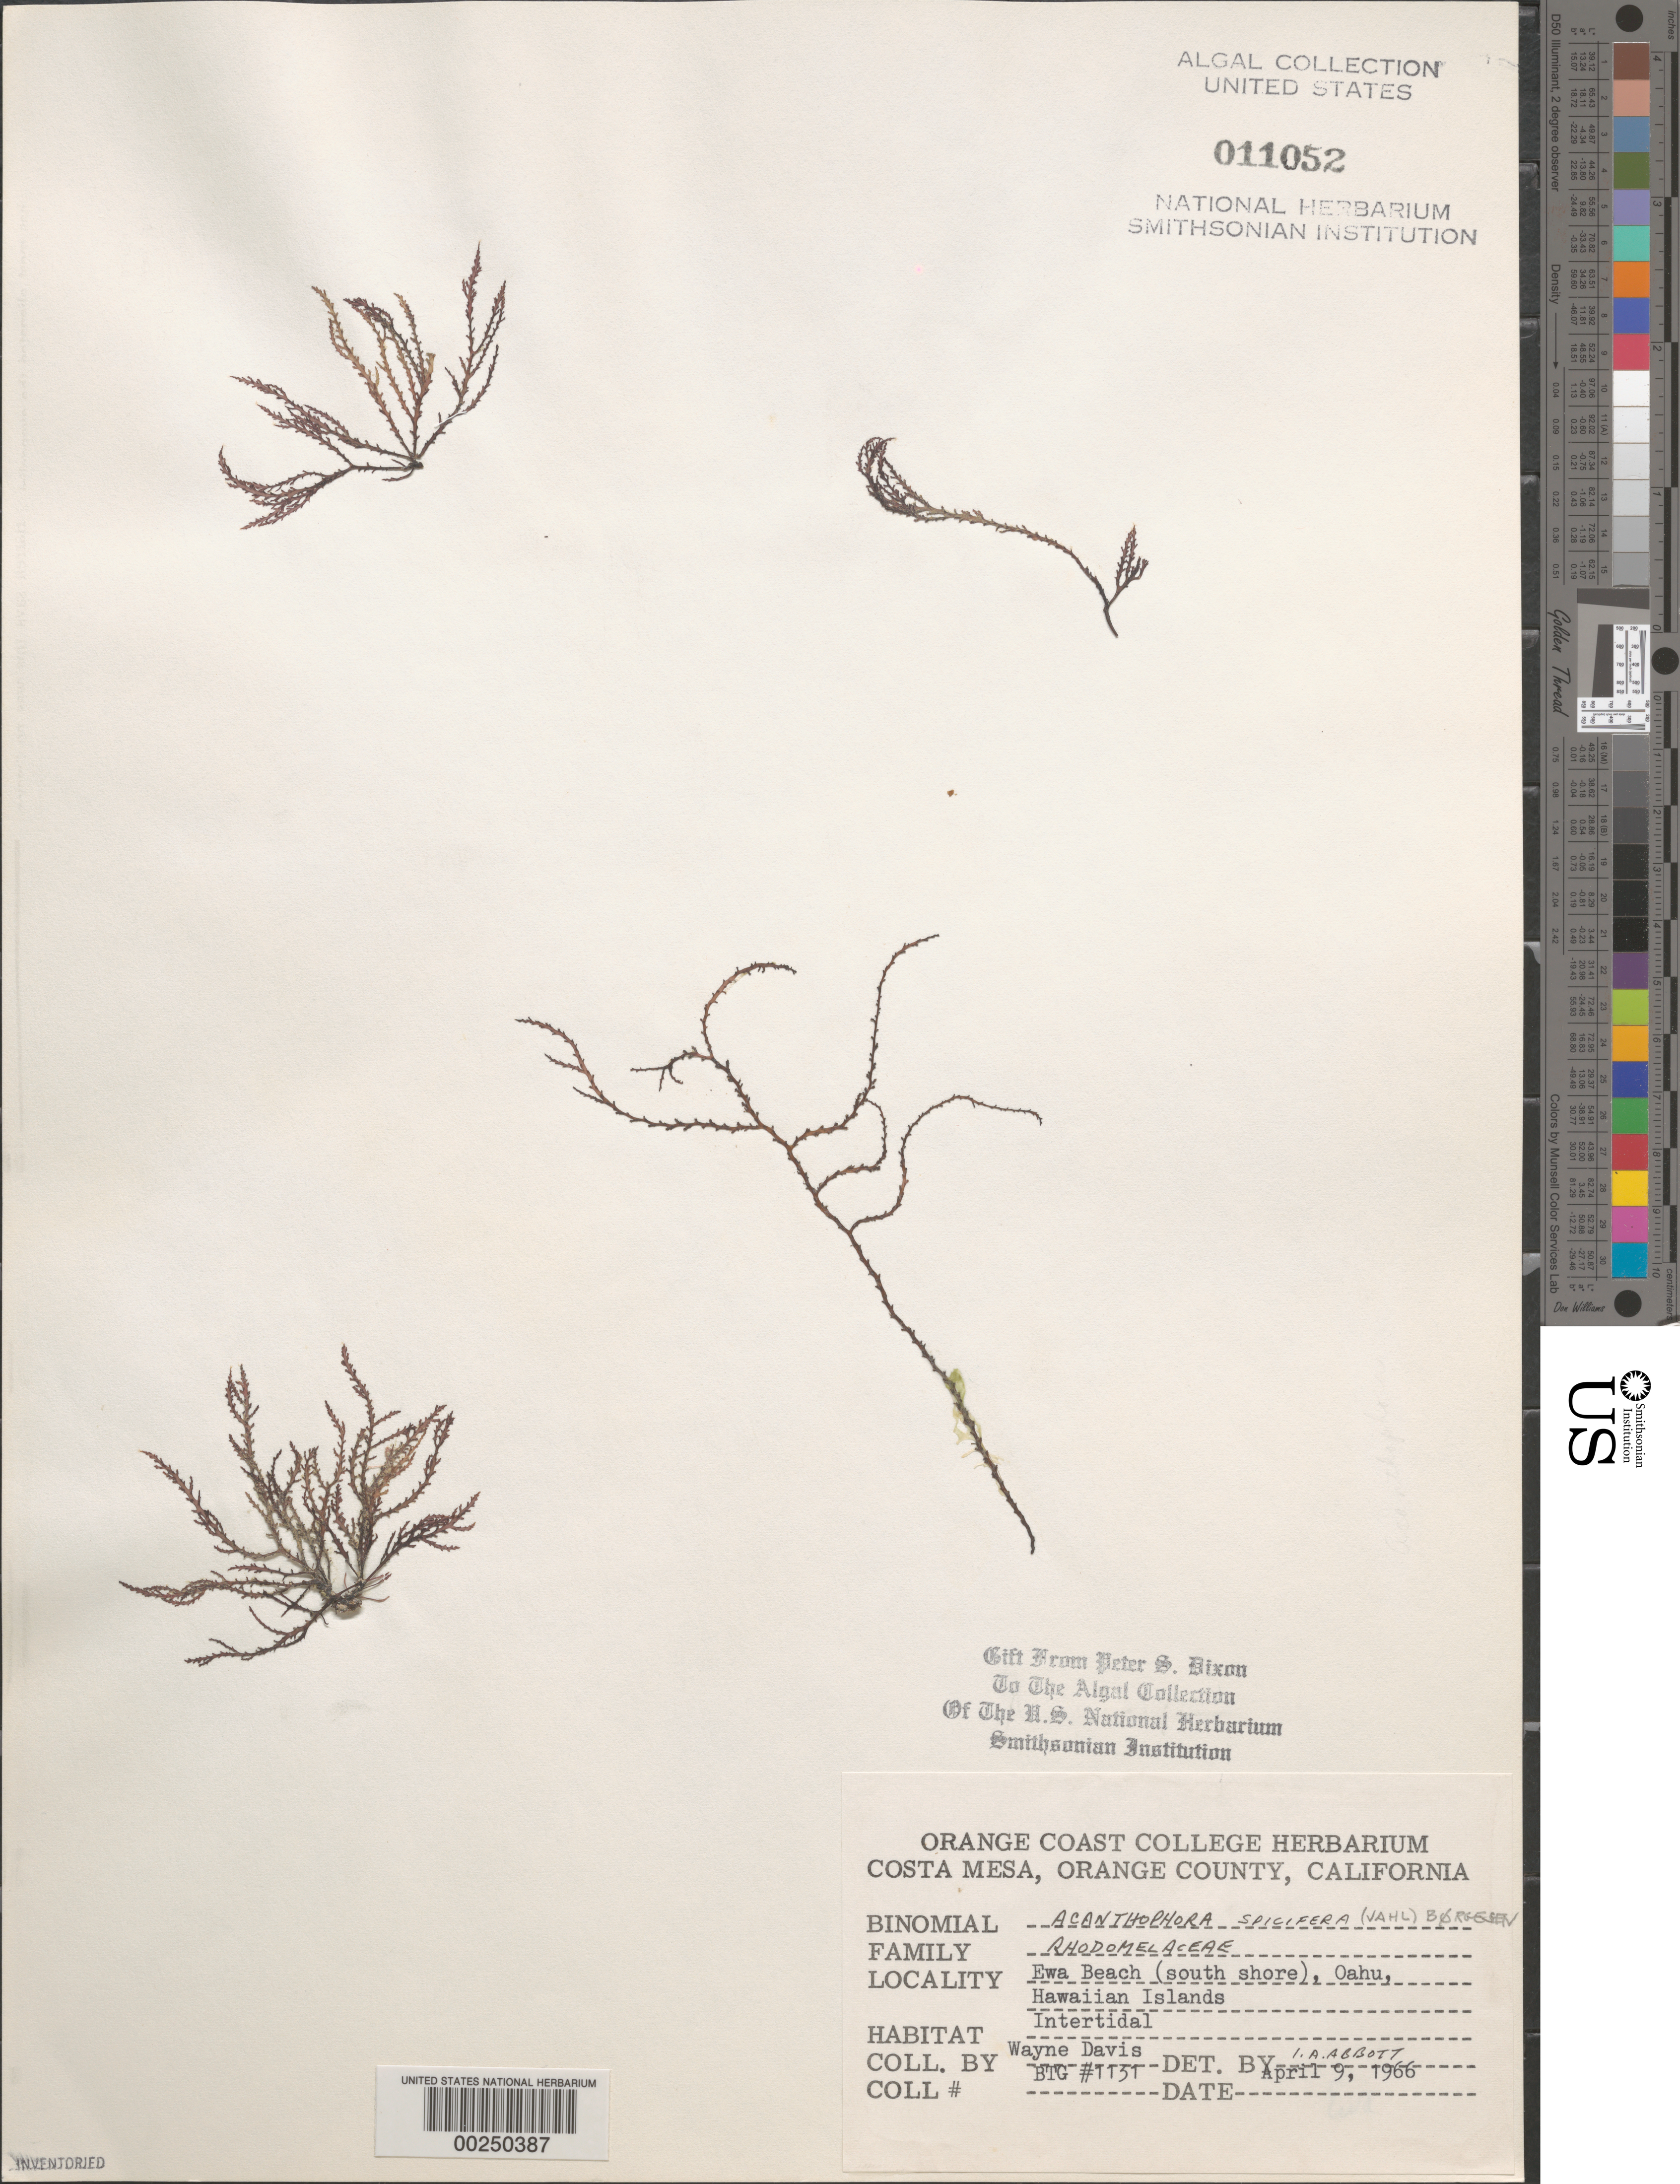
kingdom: Plantae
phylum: Rhodophyta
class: Florideophyceae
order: Ceramiales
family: Rhodomelaceae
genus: Acanthophora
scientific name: Acanthophora spicifera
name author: (Vahl) Børgesen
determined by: Abbott, Isabella A.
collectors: W. Davis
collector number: Btg 1131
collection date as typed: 09 Apr 1966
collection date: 1966-04-09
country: United States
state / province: Hawaii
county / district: Honolulu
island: Oahu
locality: Ewa Beach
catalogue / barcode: US 11052